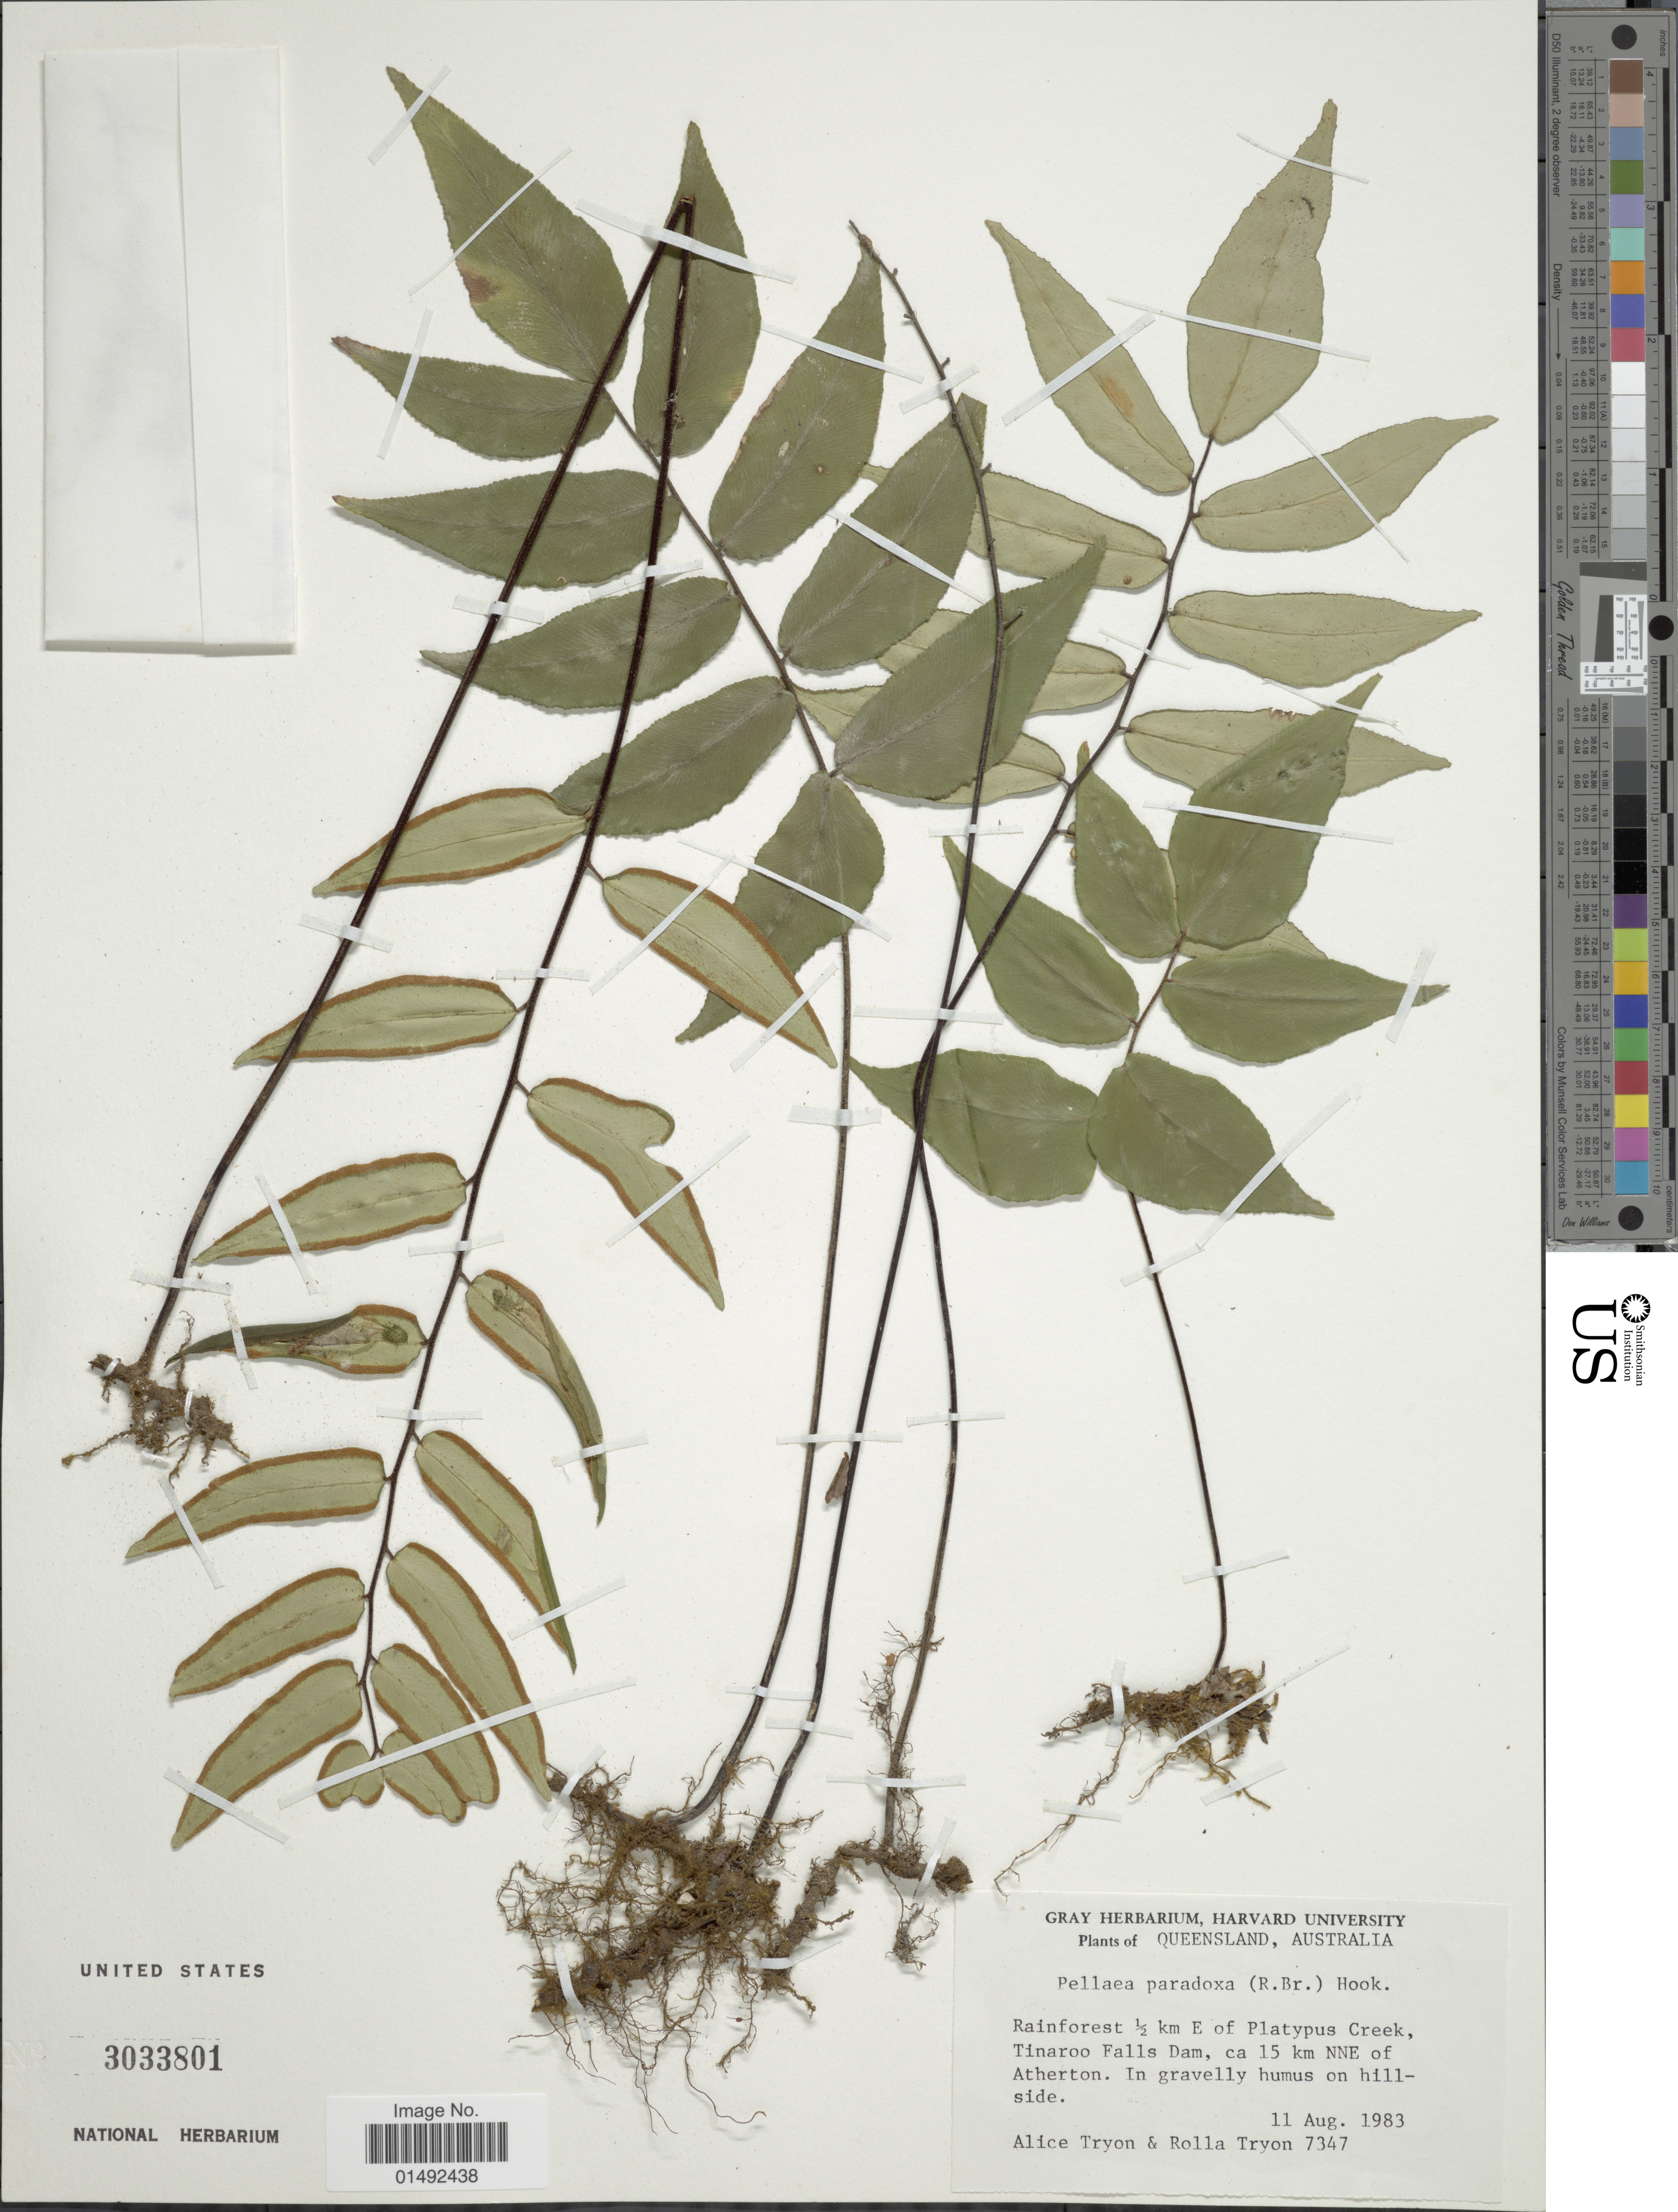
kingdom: Plantae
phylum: Tracheophyta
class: Polypodiopsida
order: Polypodiales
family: Pteridaceae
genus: Pellaea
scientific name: Pellaea paradoxa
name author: (R. Br.) Hook.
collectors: A. F. Tryon & R. M. Tryon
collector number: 7347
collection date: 1983-08-11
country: Australia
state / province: Queensland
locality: Rainforest ½ km E Platypus Creek, Tinaroo Falls Dam, ca 15 km NNE of Atherton. In gravelly humus on hillside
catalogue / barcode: US 3033801